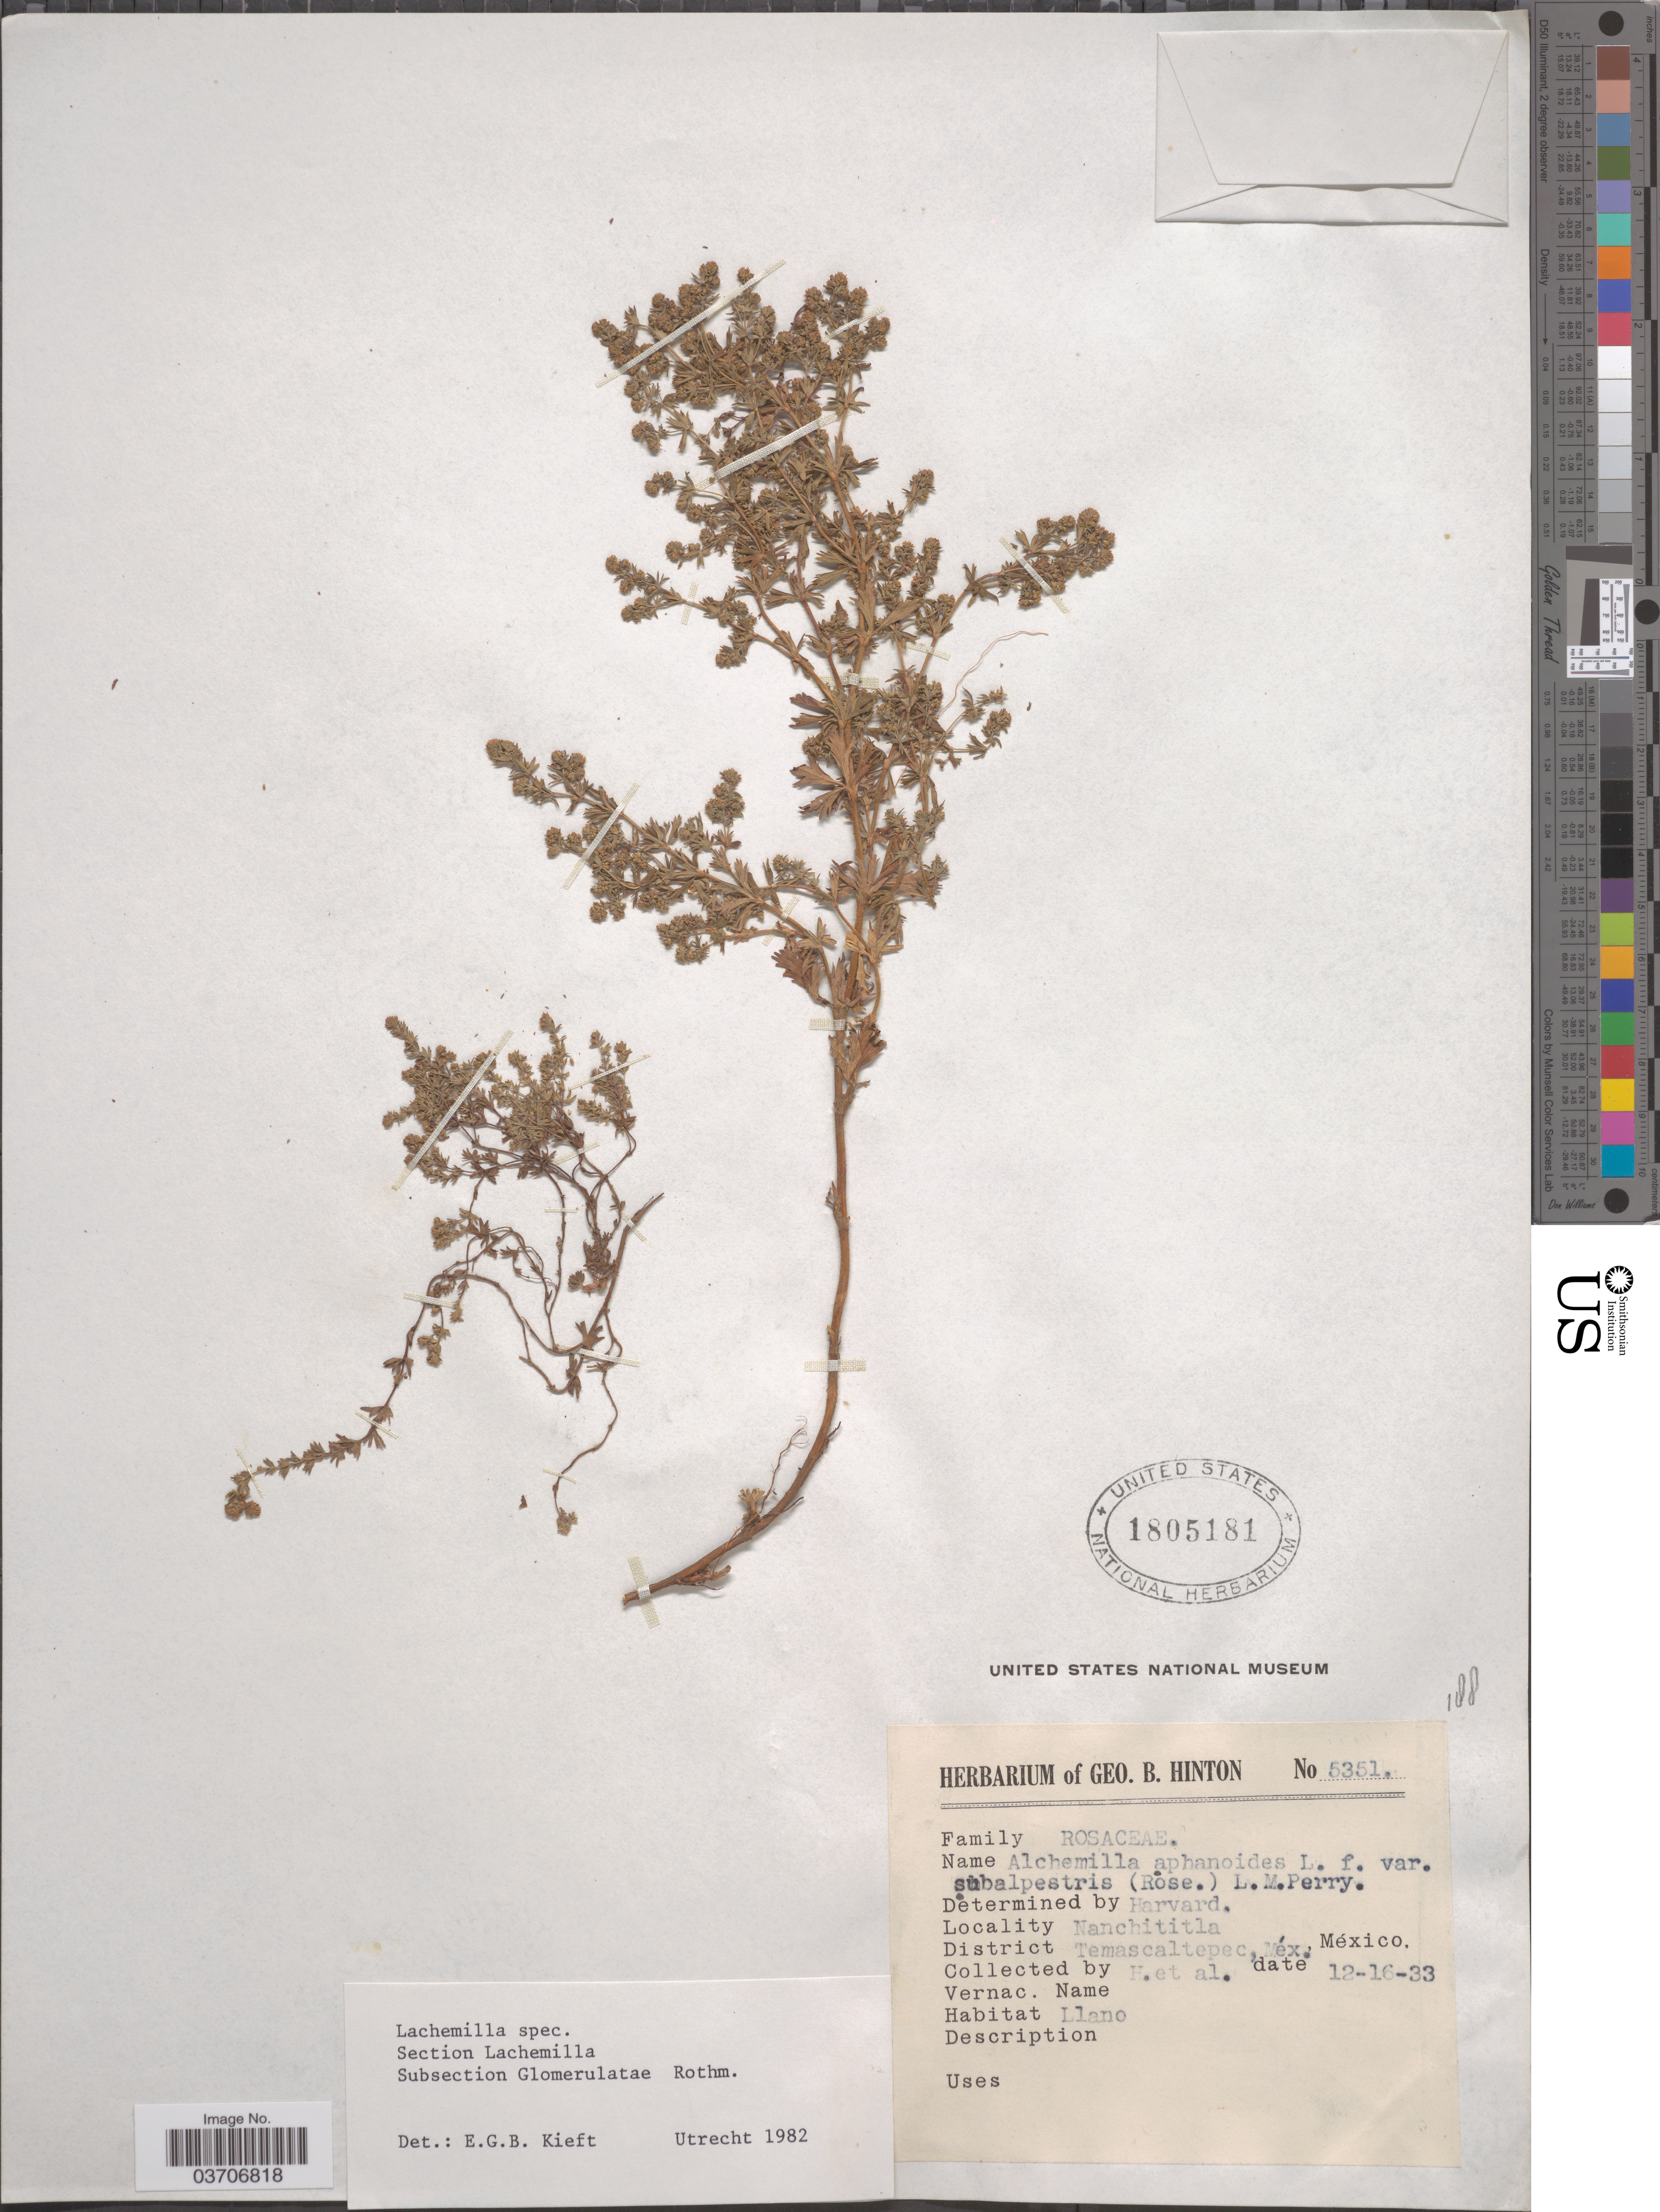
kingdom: Plantae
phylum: Tracheophyta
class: Magnoliopsida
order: Rosales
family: Rosaceae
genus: Lachemilla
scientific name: Lachemilla sp.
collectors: G. B. Hinton & et al.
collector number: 5351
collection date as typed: Transcribed d/m/y: 16/12/33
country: Mexico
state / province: México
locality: Nanchititla. District Temascaltepec.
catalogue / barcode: US 1805181